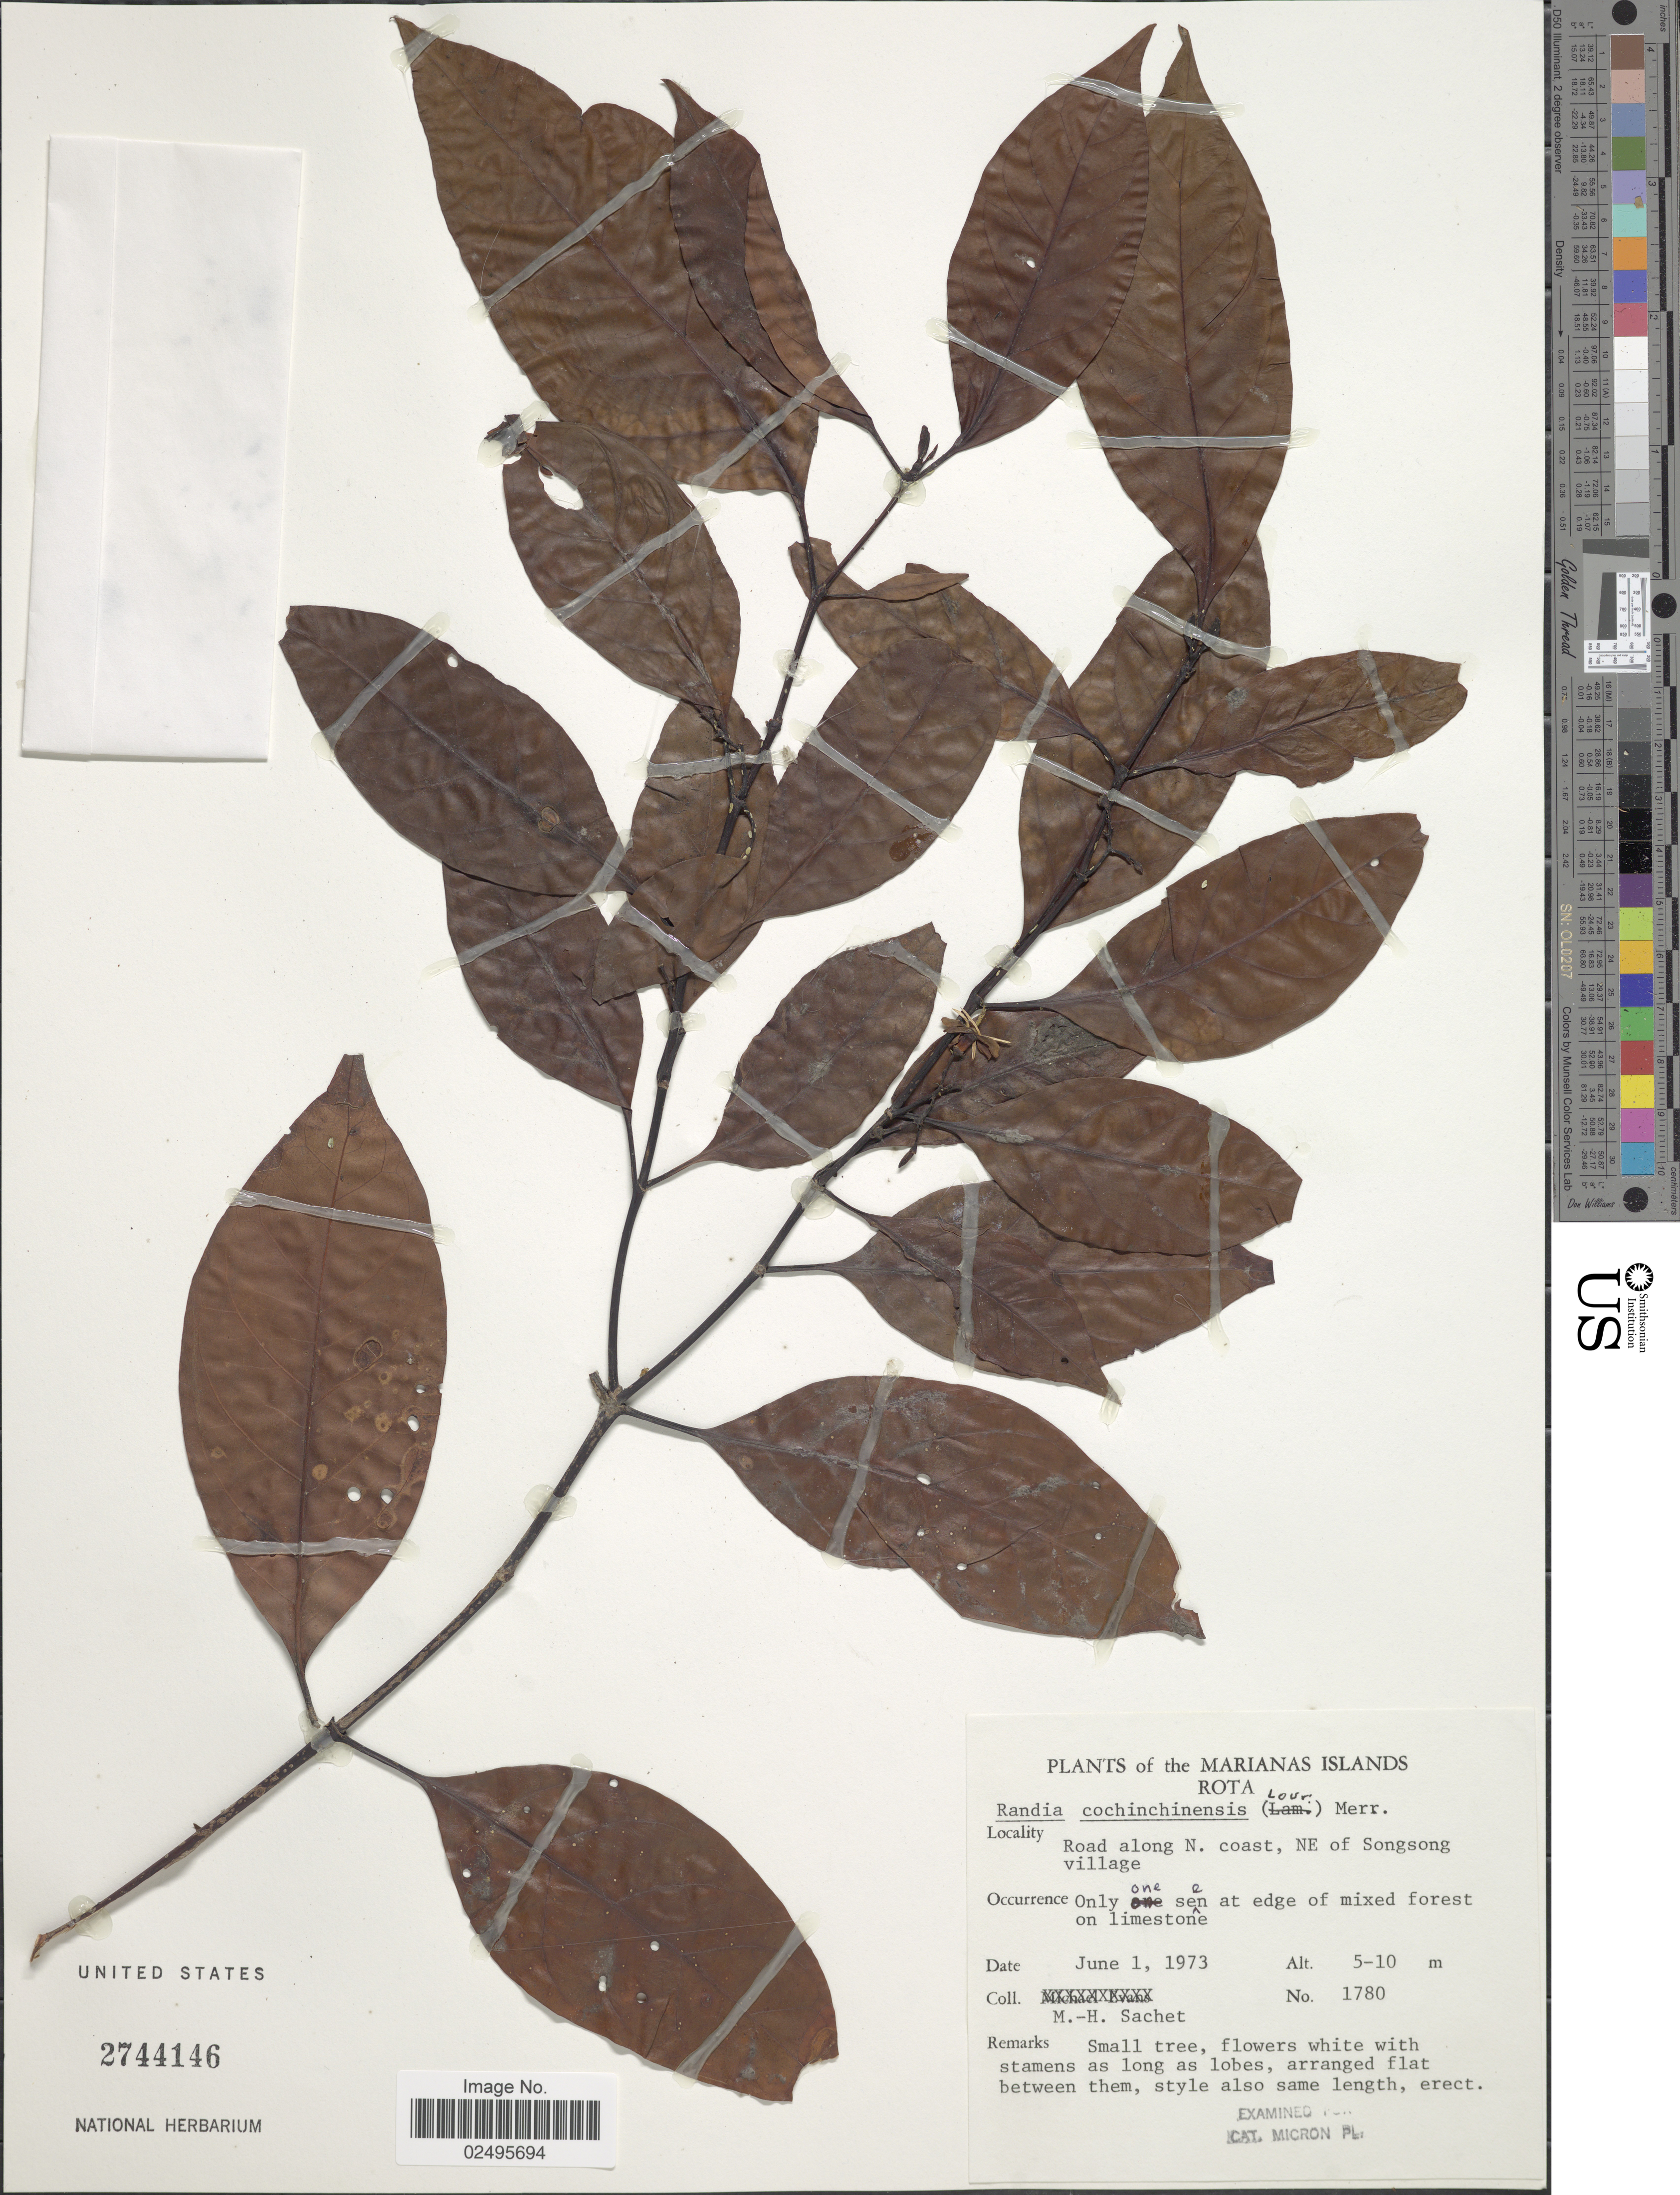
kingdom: Plantae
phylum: Tracheophyta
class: Magnoliopsida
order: Gentianales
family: Rubiaceae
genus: Aidia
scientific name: Aidia graeffei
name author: (Reinecke) Tirveng.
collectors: M.-H. Sachet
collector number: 1780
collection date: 1973-06-01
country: Northern Mariana Islands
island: Rota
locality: Road along N. coast, NE of Songsong village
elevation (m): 5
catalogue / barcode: US 2744146